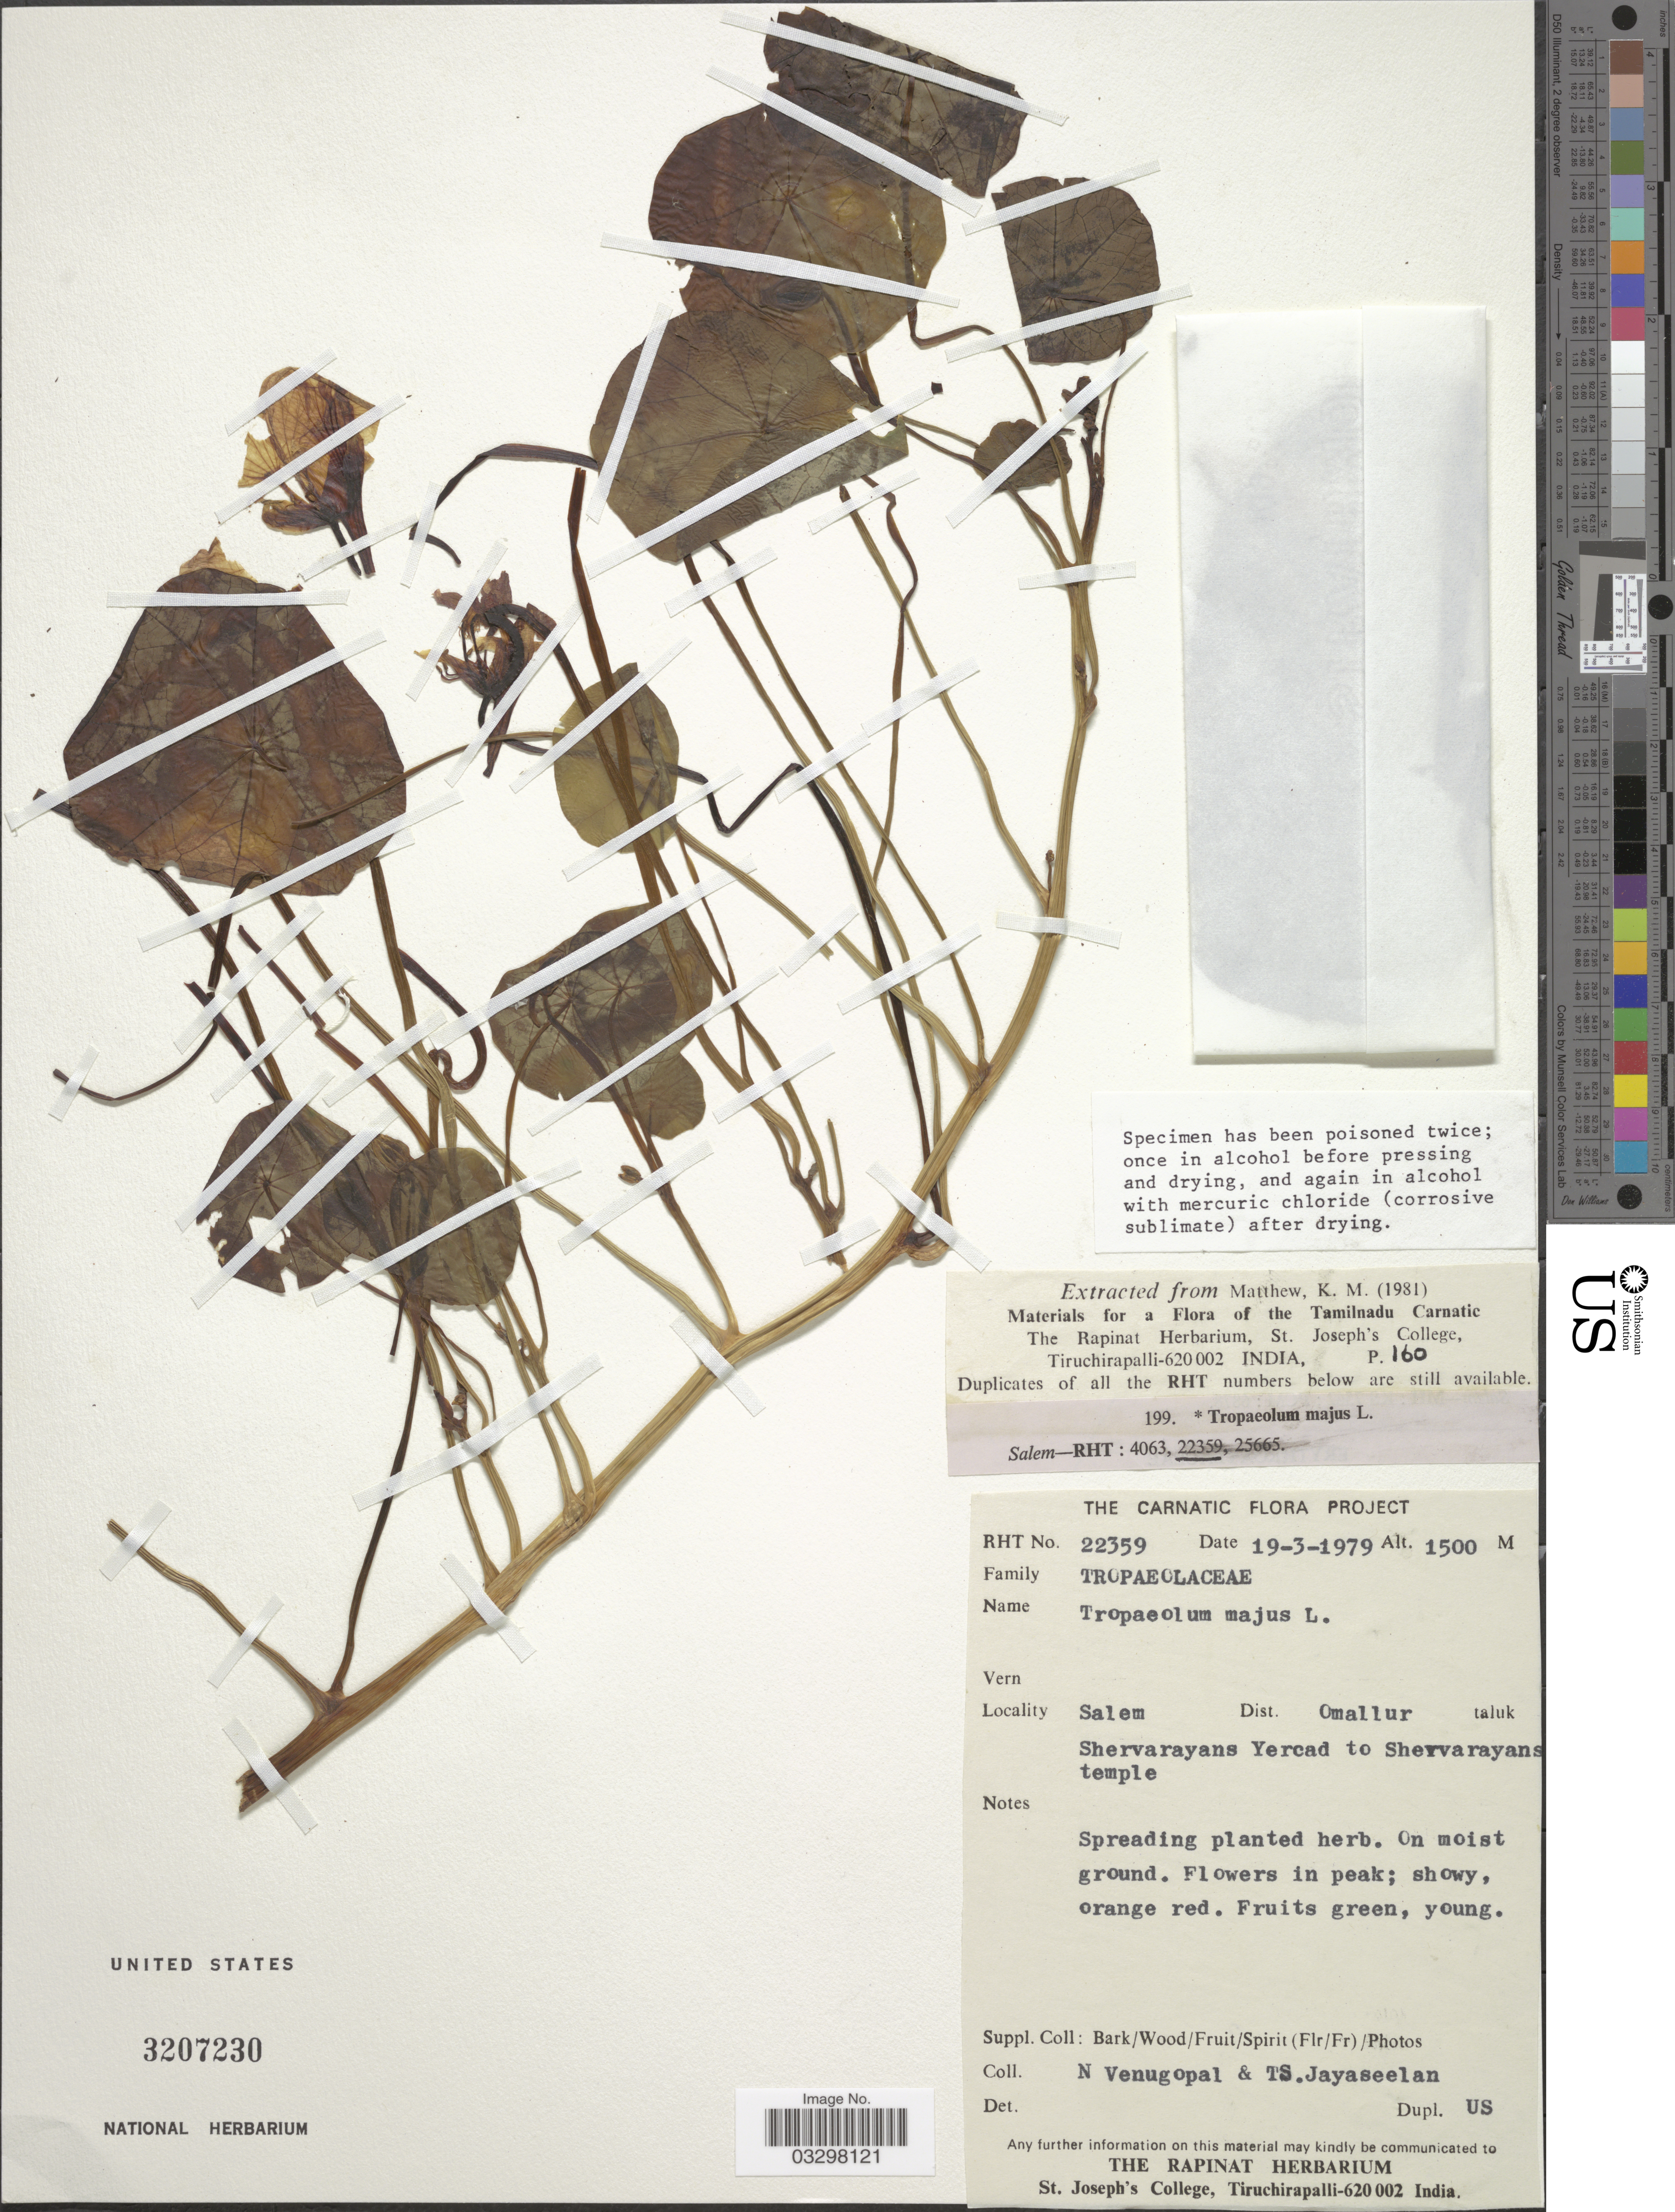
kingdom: Plantae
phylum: Tracheophyta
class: Magnoliopsida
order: Brassicales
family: Tropaeolaceae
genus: Tropaeolum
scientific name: Tropaeolum majus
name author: L.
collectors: N. Venugopal & T. S. Jayaseelan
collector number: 22359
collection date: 1979-03-19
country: India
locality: Salem, Dist. Omallur taluk, Shervarayans Yercad to Shervarayans temple.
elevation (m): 1500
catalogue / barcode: US 3207230